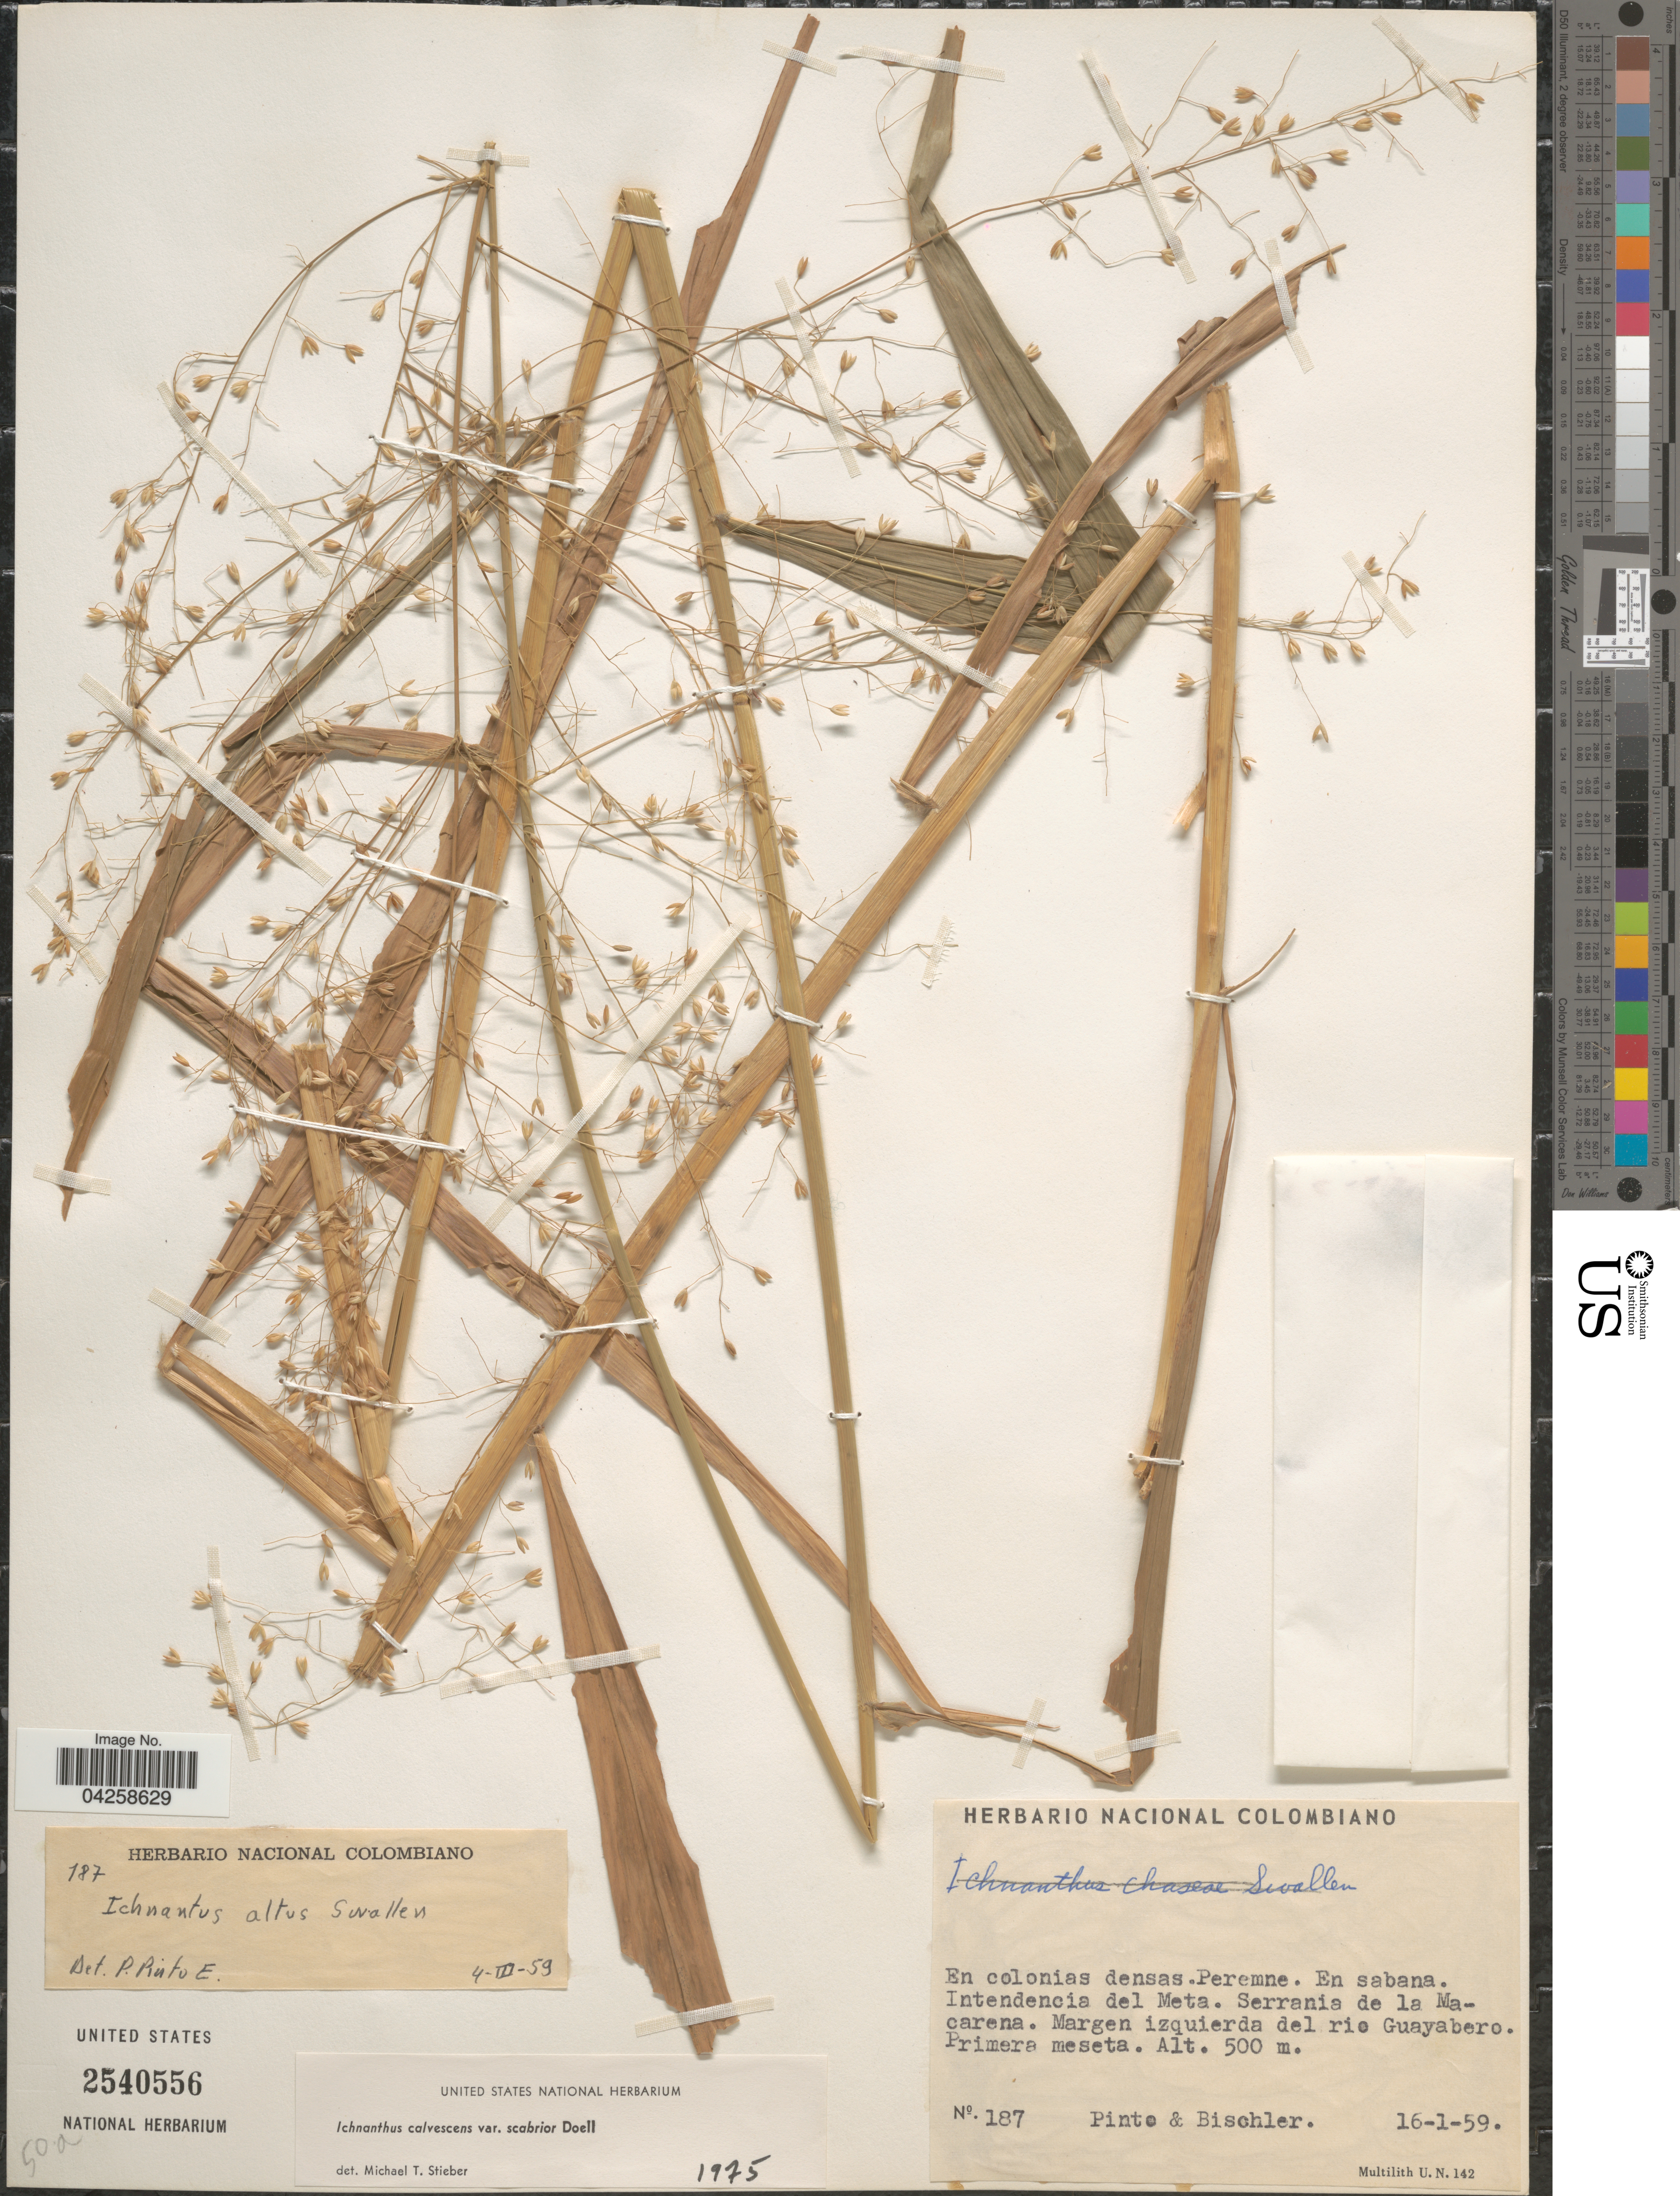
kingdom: Plantae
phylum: Tracheophyta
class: Liliopsida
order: Poales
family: Poaceae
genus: Ichnanthus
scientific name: Ichnanthus calvescens var. scabrior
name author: Döll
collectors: Pinto, -- & -. Bischler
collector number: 187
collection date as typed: Transcribed d/m/y: 16/1/59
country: Colombia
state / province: Meta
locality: Intendencia del Meta. Serrania de la Macarena. Margen izquierda del rio Guayabero. Primera meseta.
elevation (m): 500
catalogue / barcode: US 2540556